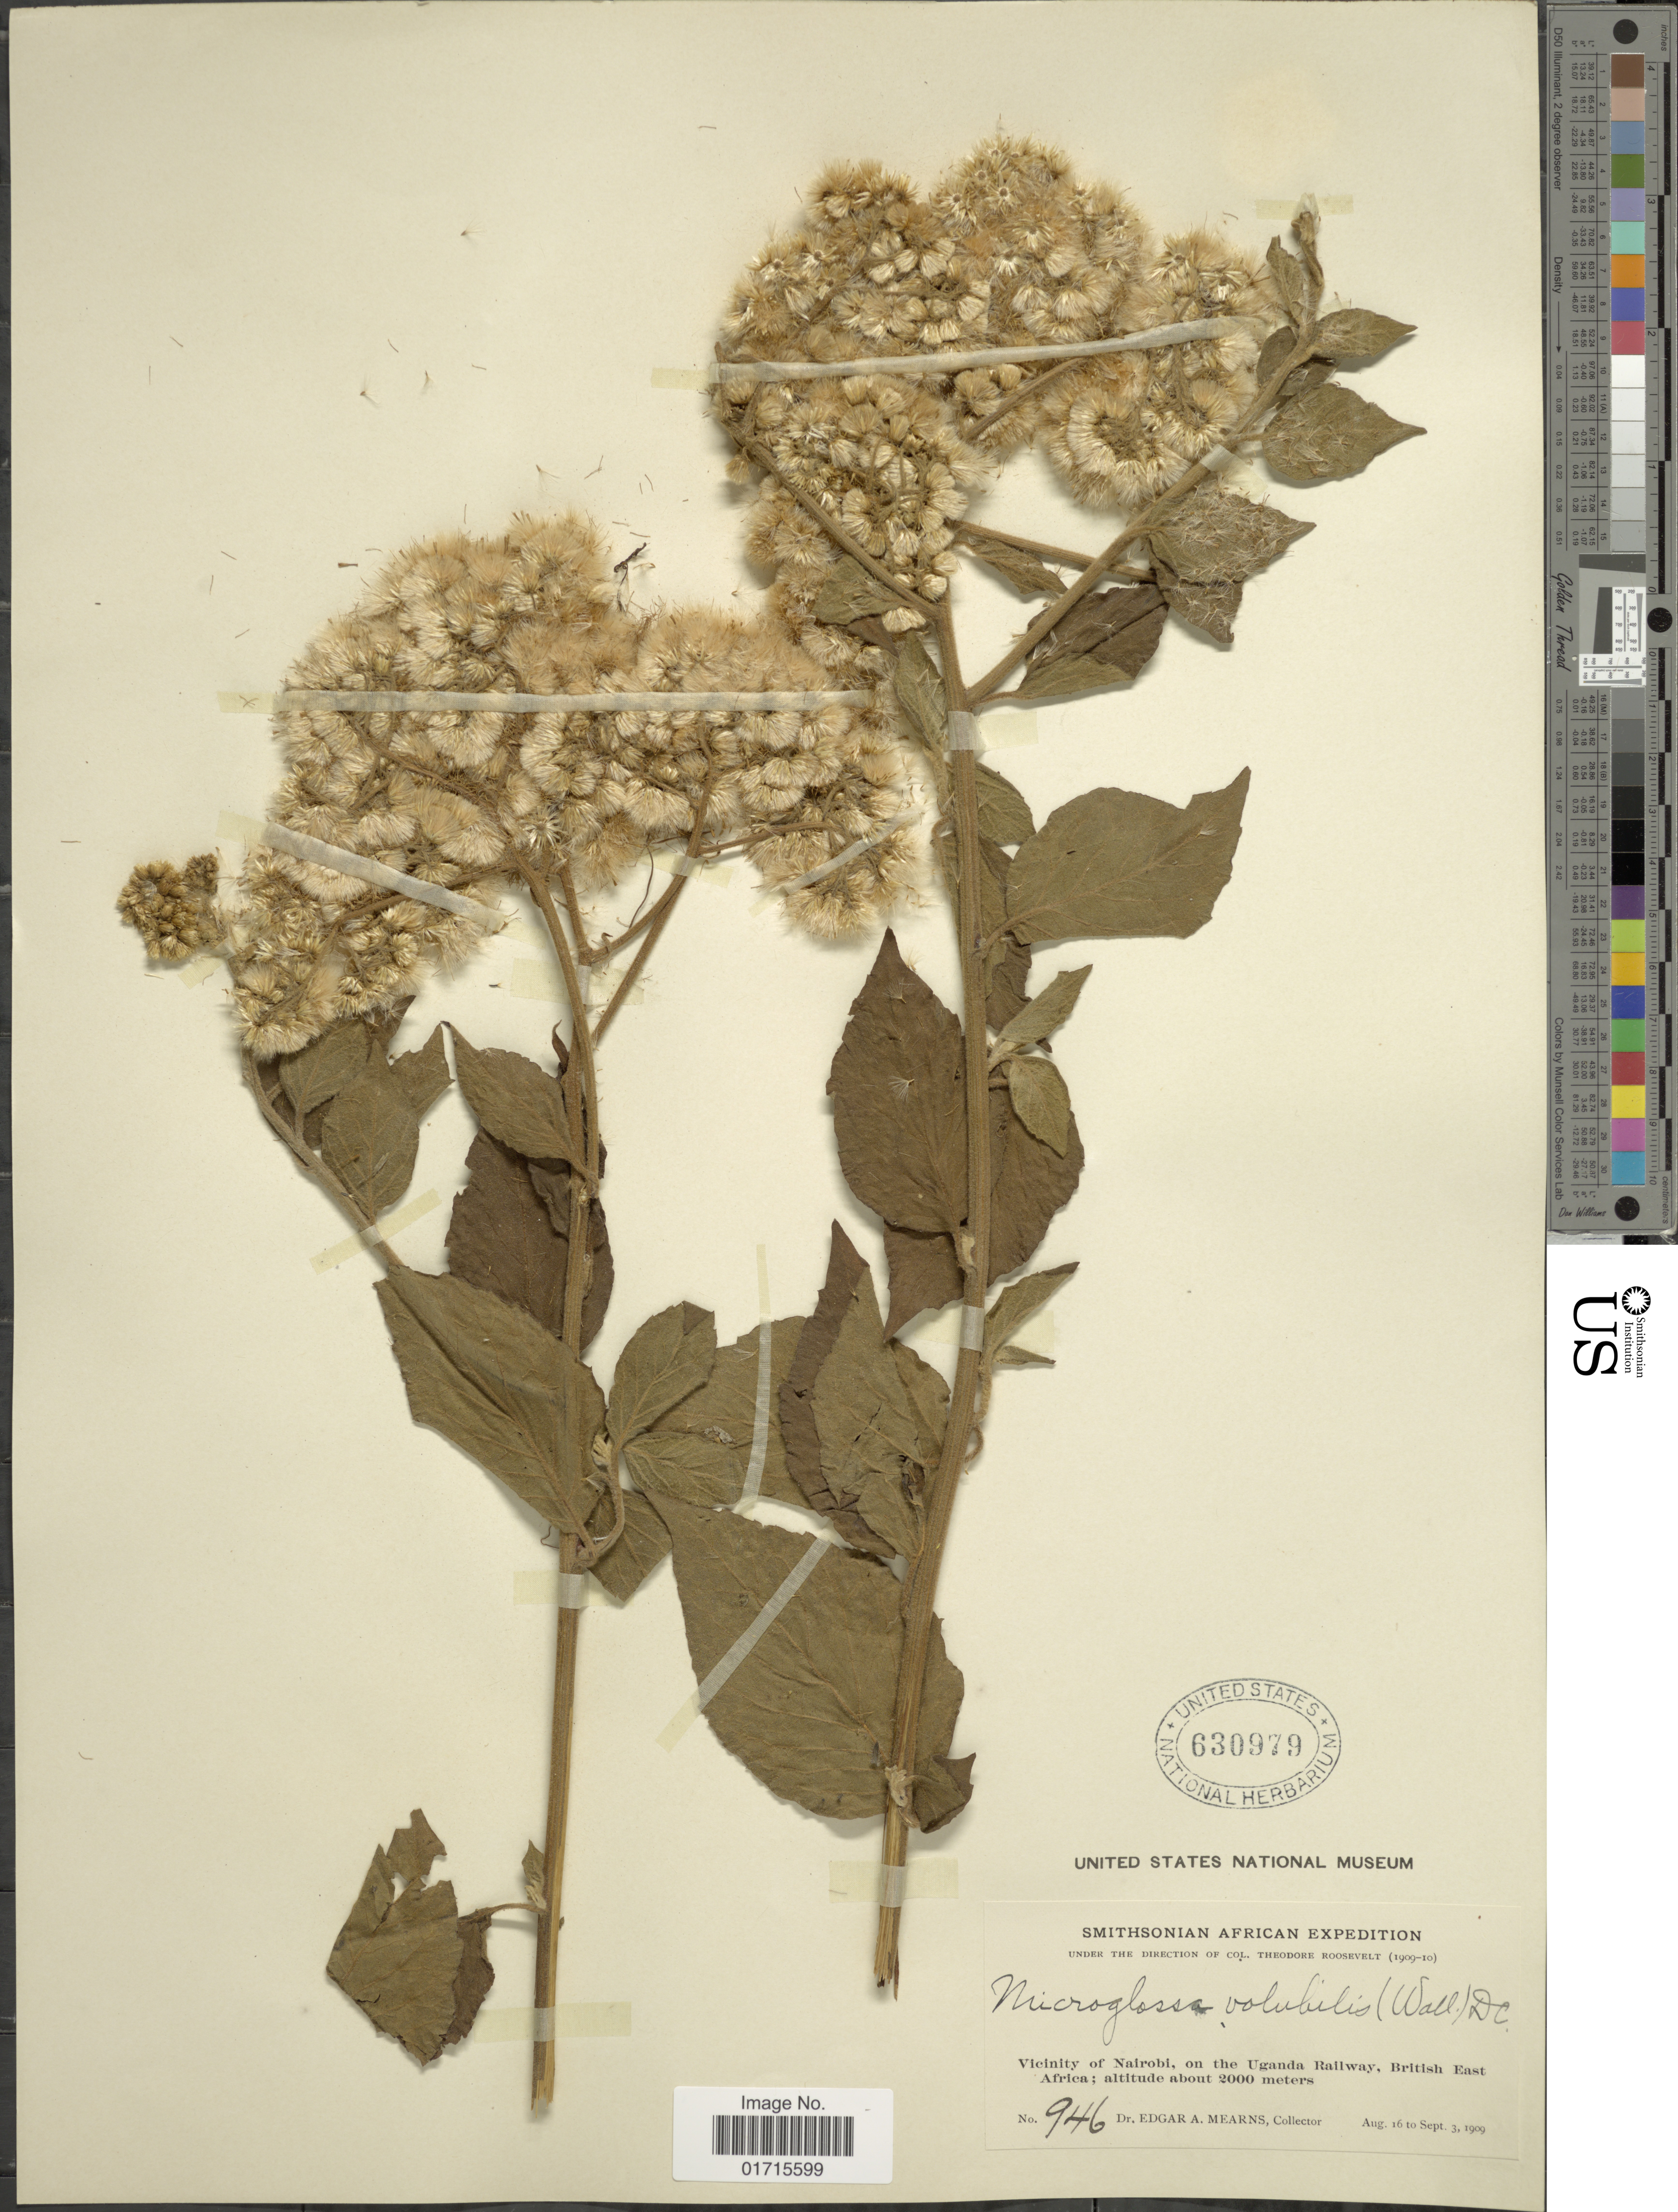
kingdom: Plantae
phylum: Tracheophyta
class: Magnoliopsida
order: Asterales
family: Asteraceae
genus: Microglossa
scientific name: Microglossa volubilis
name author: DC.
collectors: E. A. Mearns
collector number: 946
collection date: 1909-08-16/1909-09-03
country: Uganda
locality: Vicinity of Nairobi, on the Uganda Railway, British East Africa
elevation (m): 2000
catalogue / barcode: US 630979